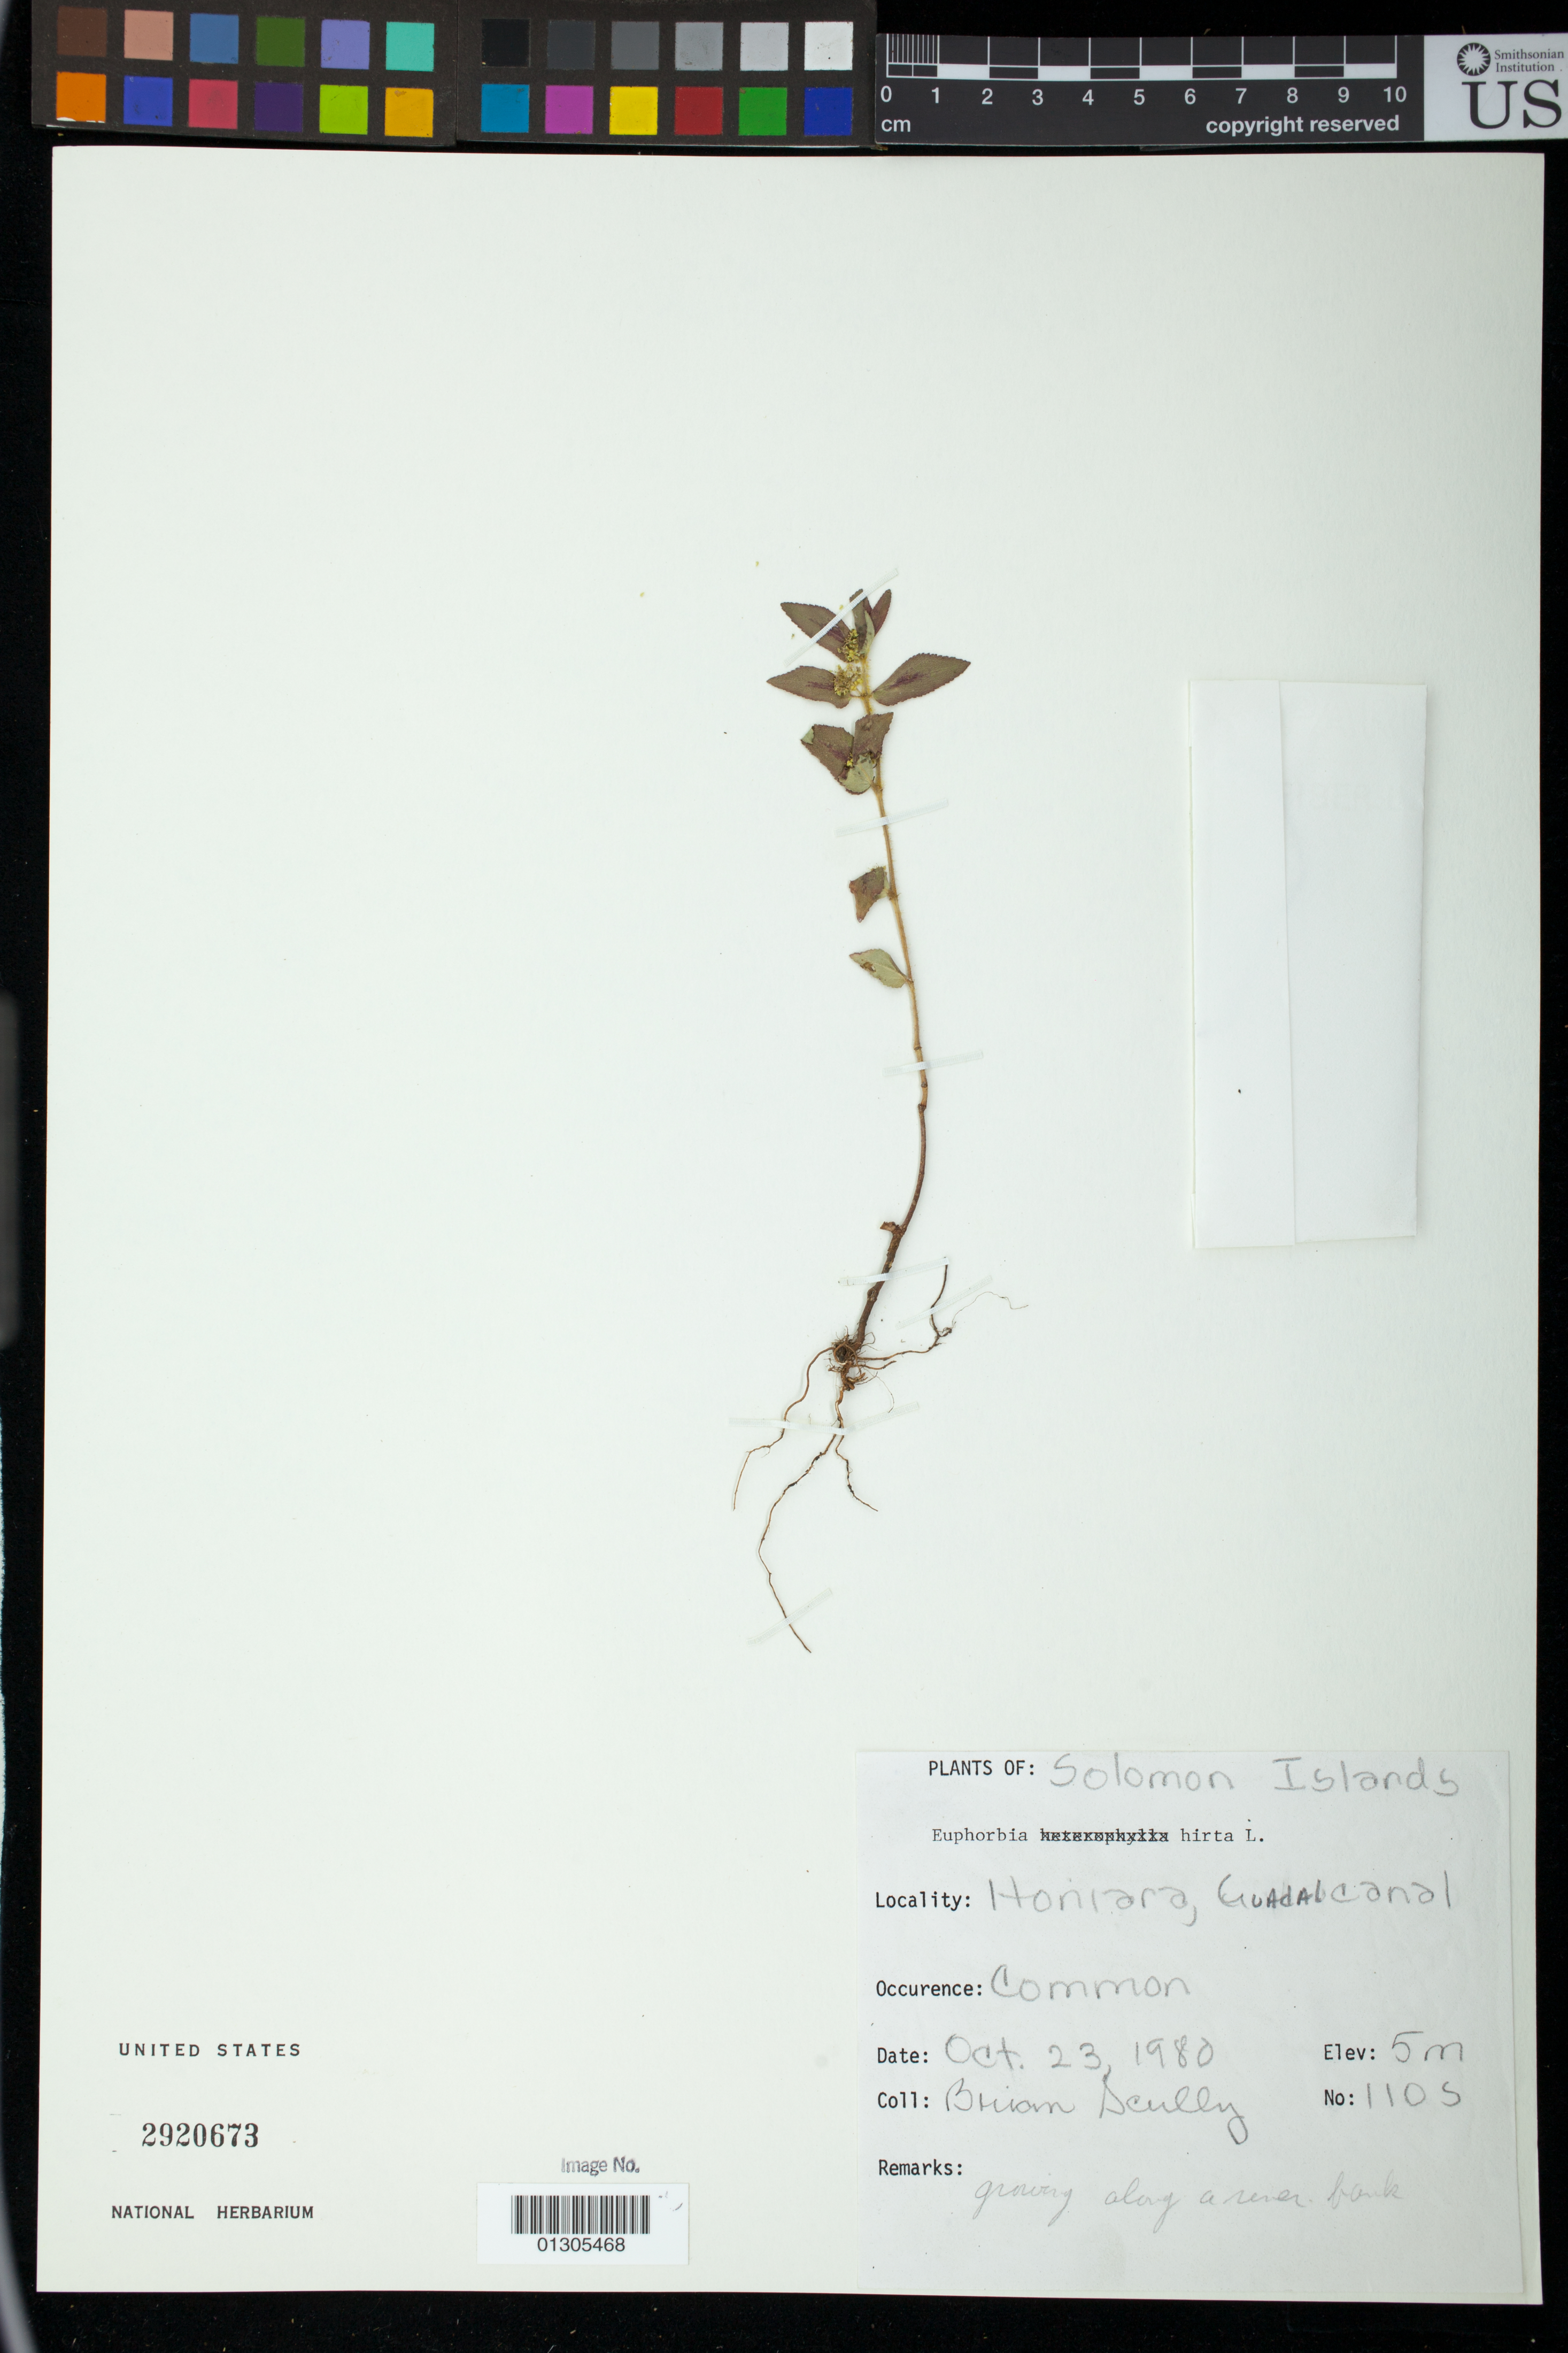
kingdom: Plantae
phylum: Tracheophyta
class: Magnoliopsida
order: Malpighiales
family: Euphorbiaceae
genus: Euphorbia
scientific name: Euphorbia hirta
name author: L.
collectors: B. Scully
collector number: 1005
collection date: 1980-10-23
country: Solomon Islands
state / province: Guadalcanal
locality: Honiara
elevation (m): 5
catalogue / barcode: US 2920673